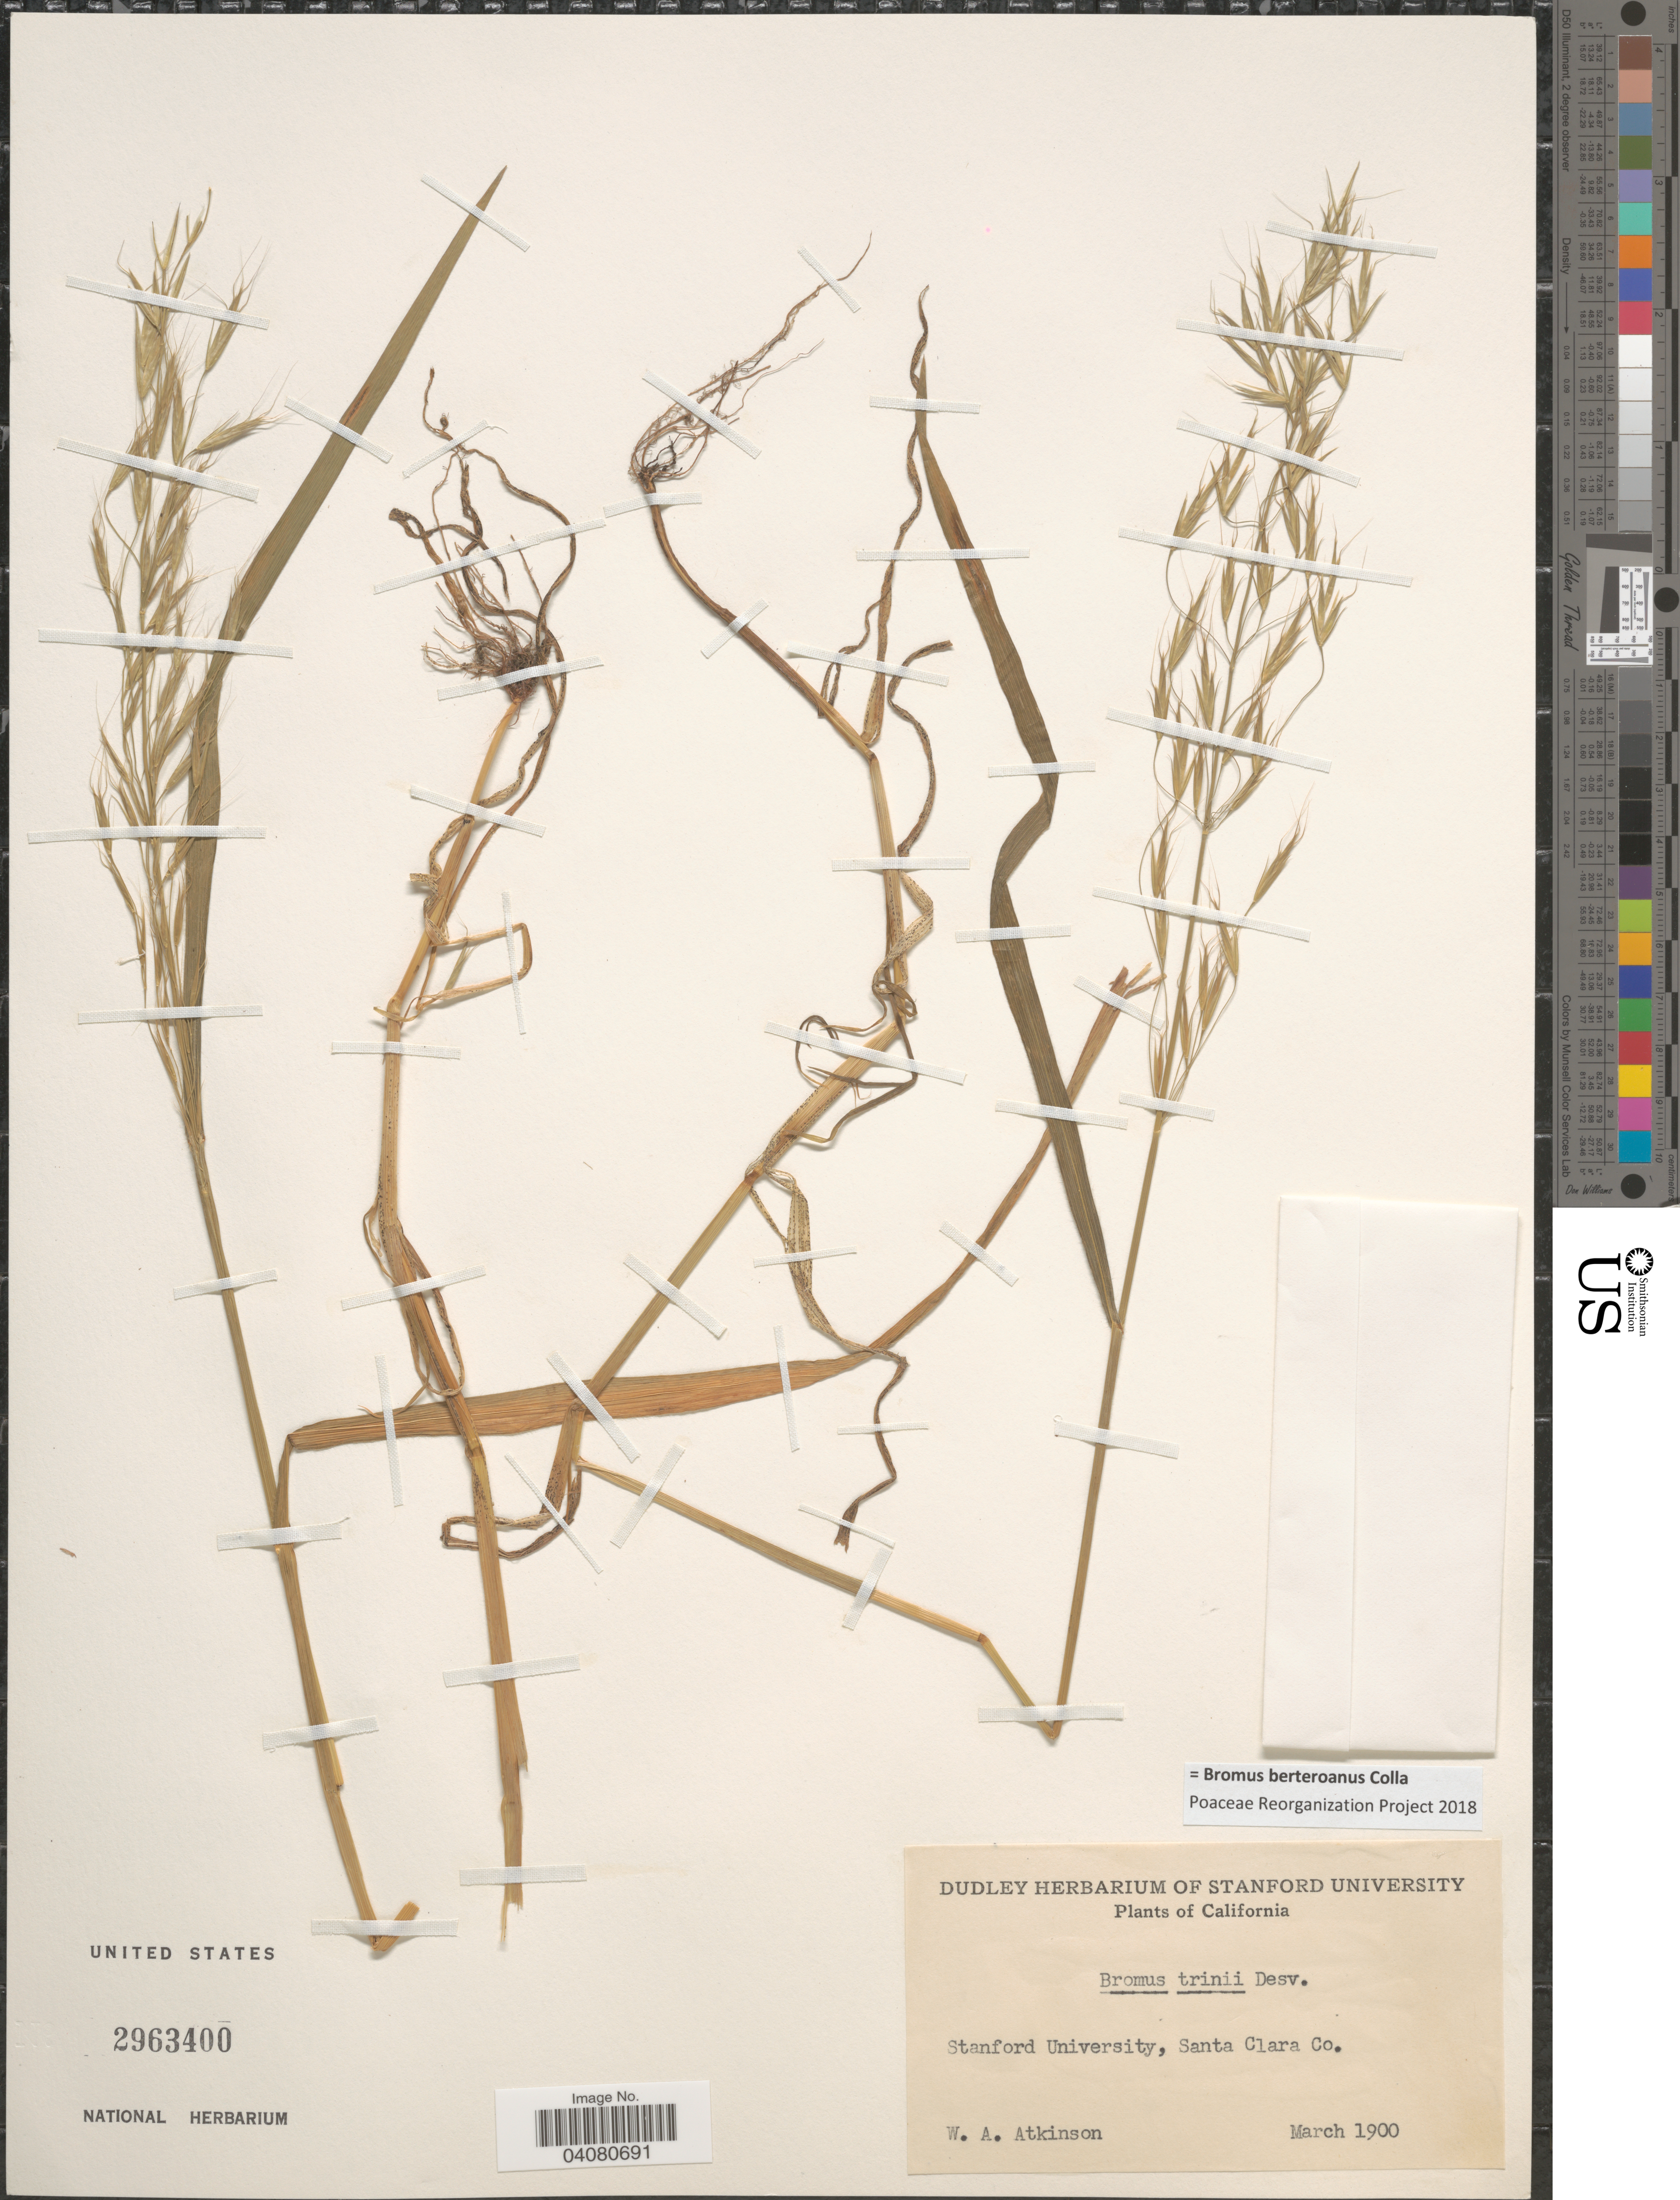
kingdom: Plantae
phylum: Tracheophyta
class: Liliopsida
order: Poales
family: Poaceae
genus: Bromus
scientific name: Bromus berteroanus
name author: Colla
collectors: W. Atkinson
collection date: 1900-03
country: United States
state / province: California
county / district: Santa Clara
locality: Stanford University, Santa Clara Co.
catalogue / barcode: US 2963400